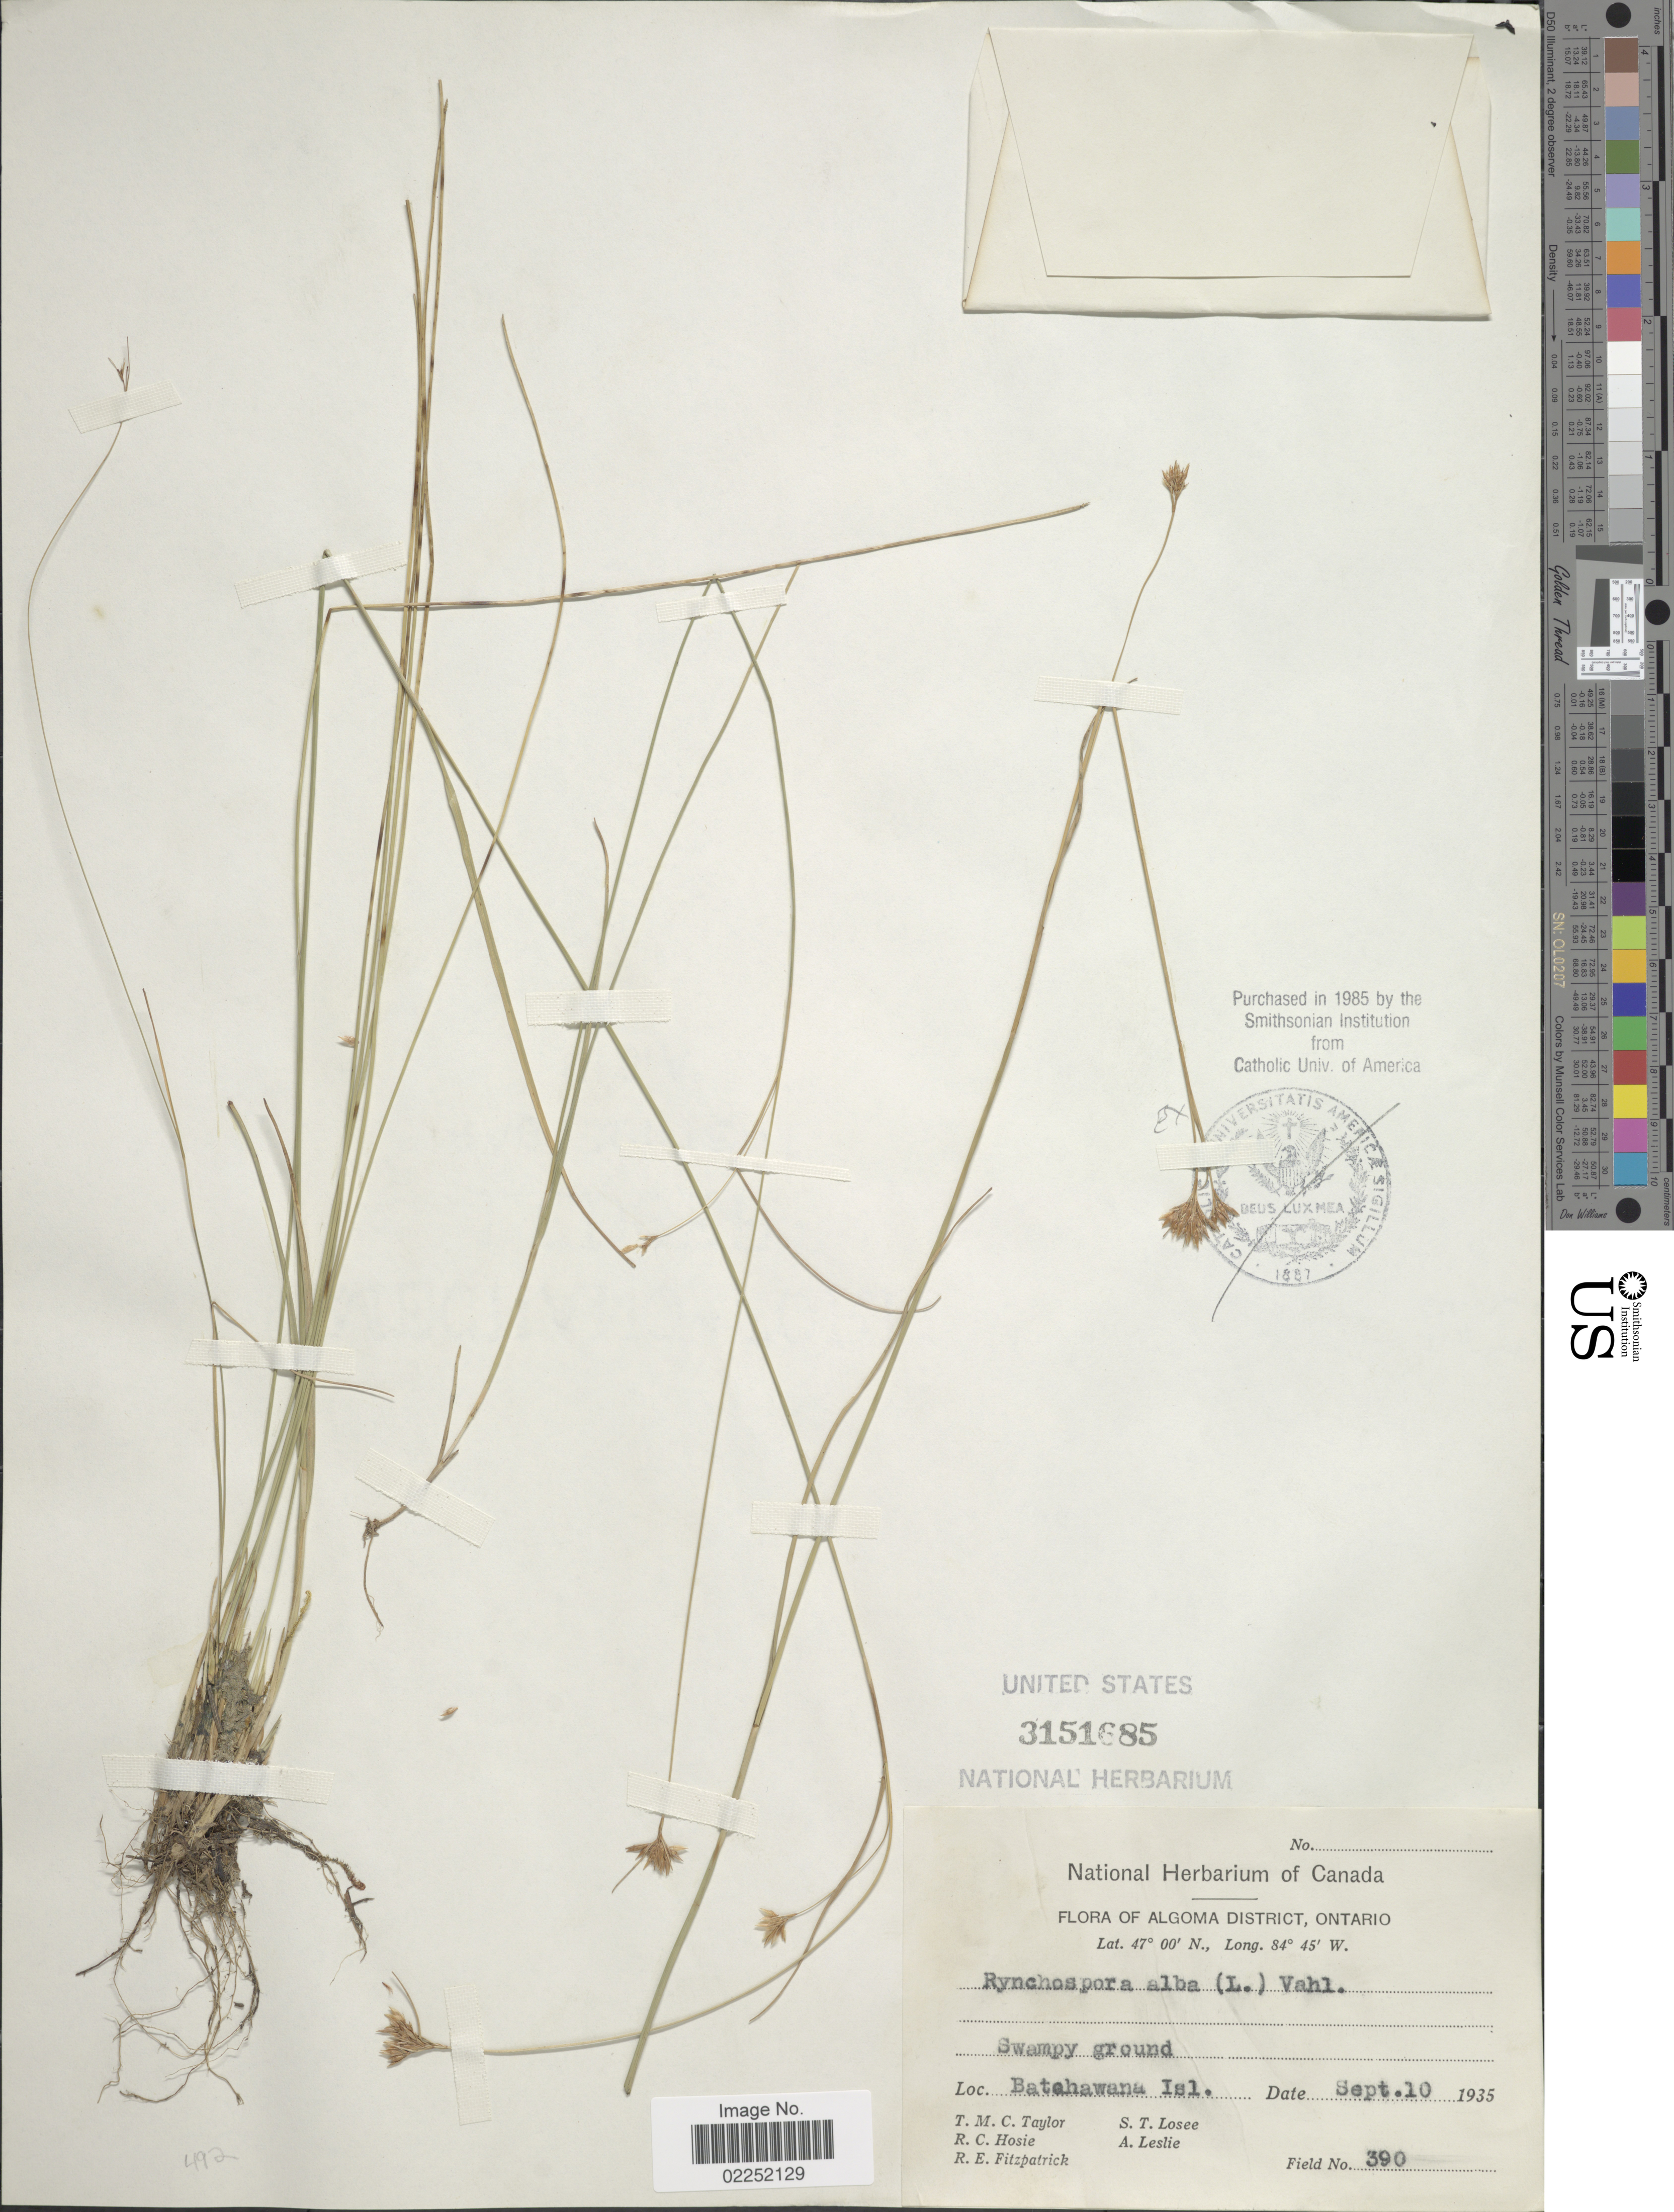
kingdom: Plantae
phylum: Tracheophyta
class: Liliopsida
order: Poales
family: Cyperaceae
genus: Rhynchospora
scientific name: Rhynchospora alba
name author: (L.) Vahl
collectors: T. M. C. Taylor, R. Hosie, R. Fitzpatrick, S. Losee & A. Leslie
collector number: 390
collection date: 1935-09-10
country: Canada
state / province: Ontario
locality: Algoma District, Swampy ground, Batahawana Isl.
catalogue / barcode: US 3151685